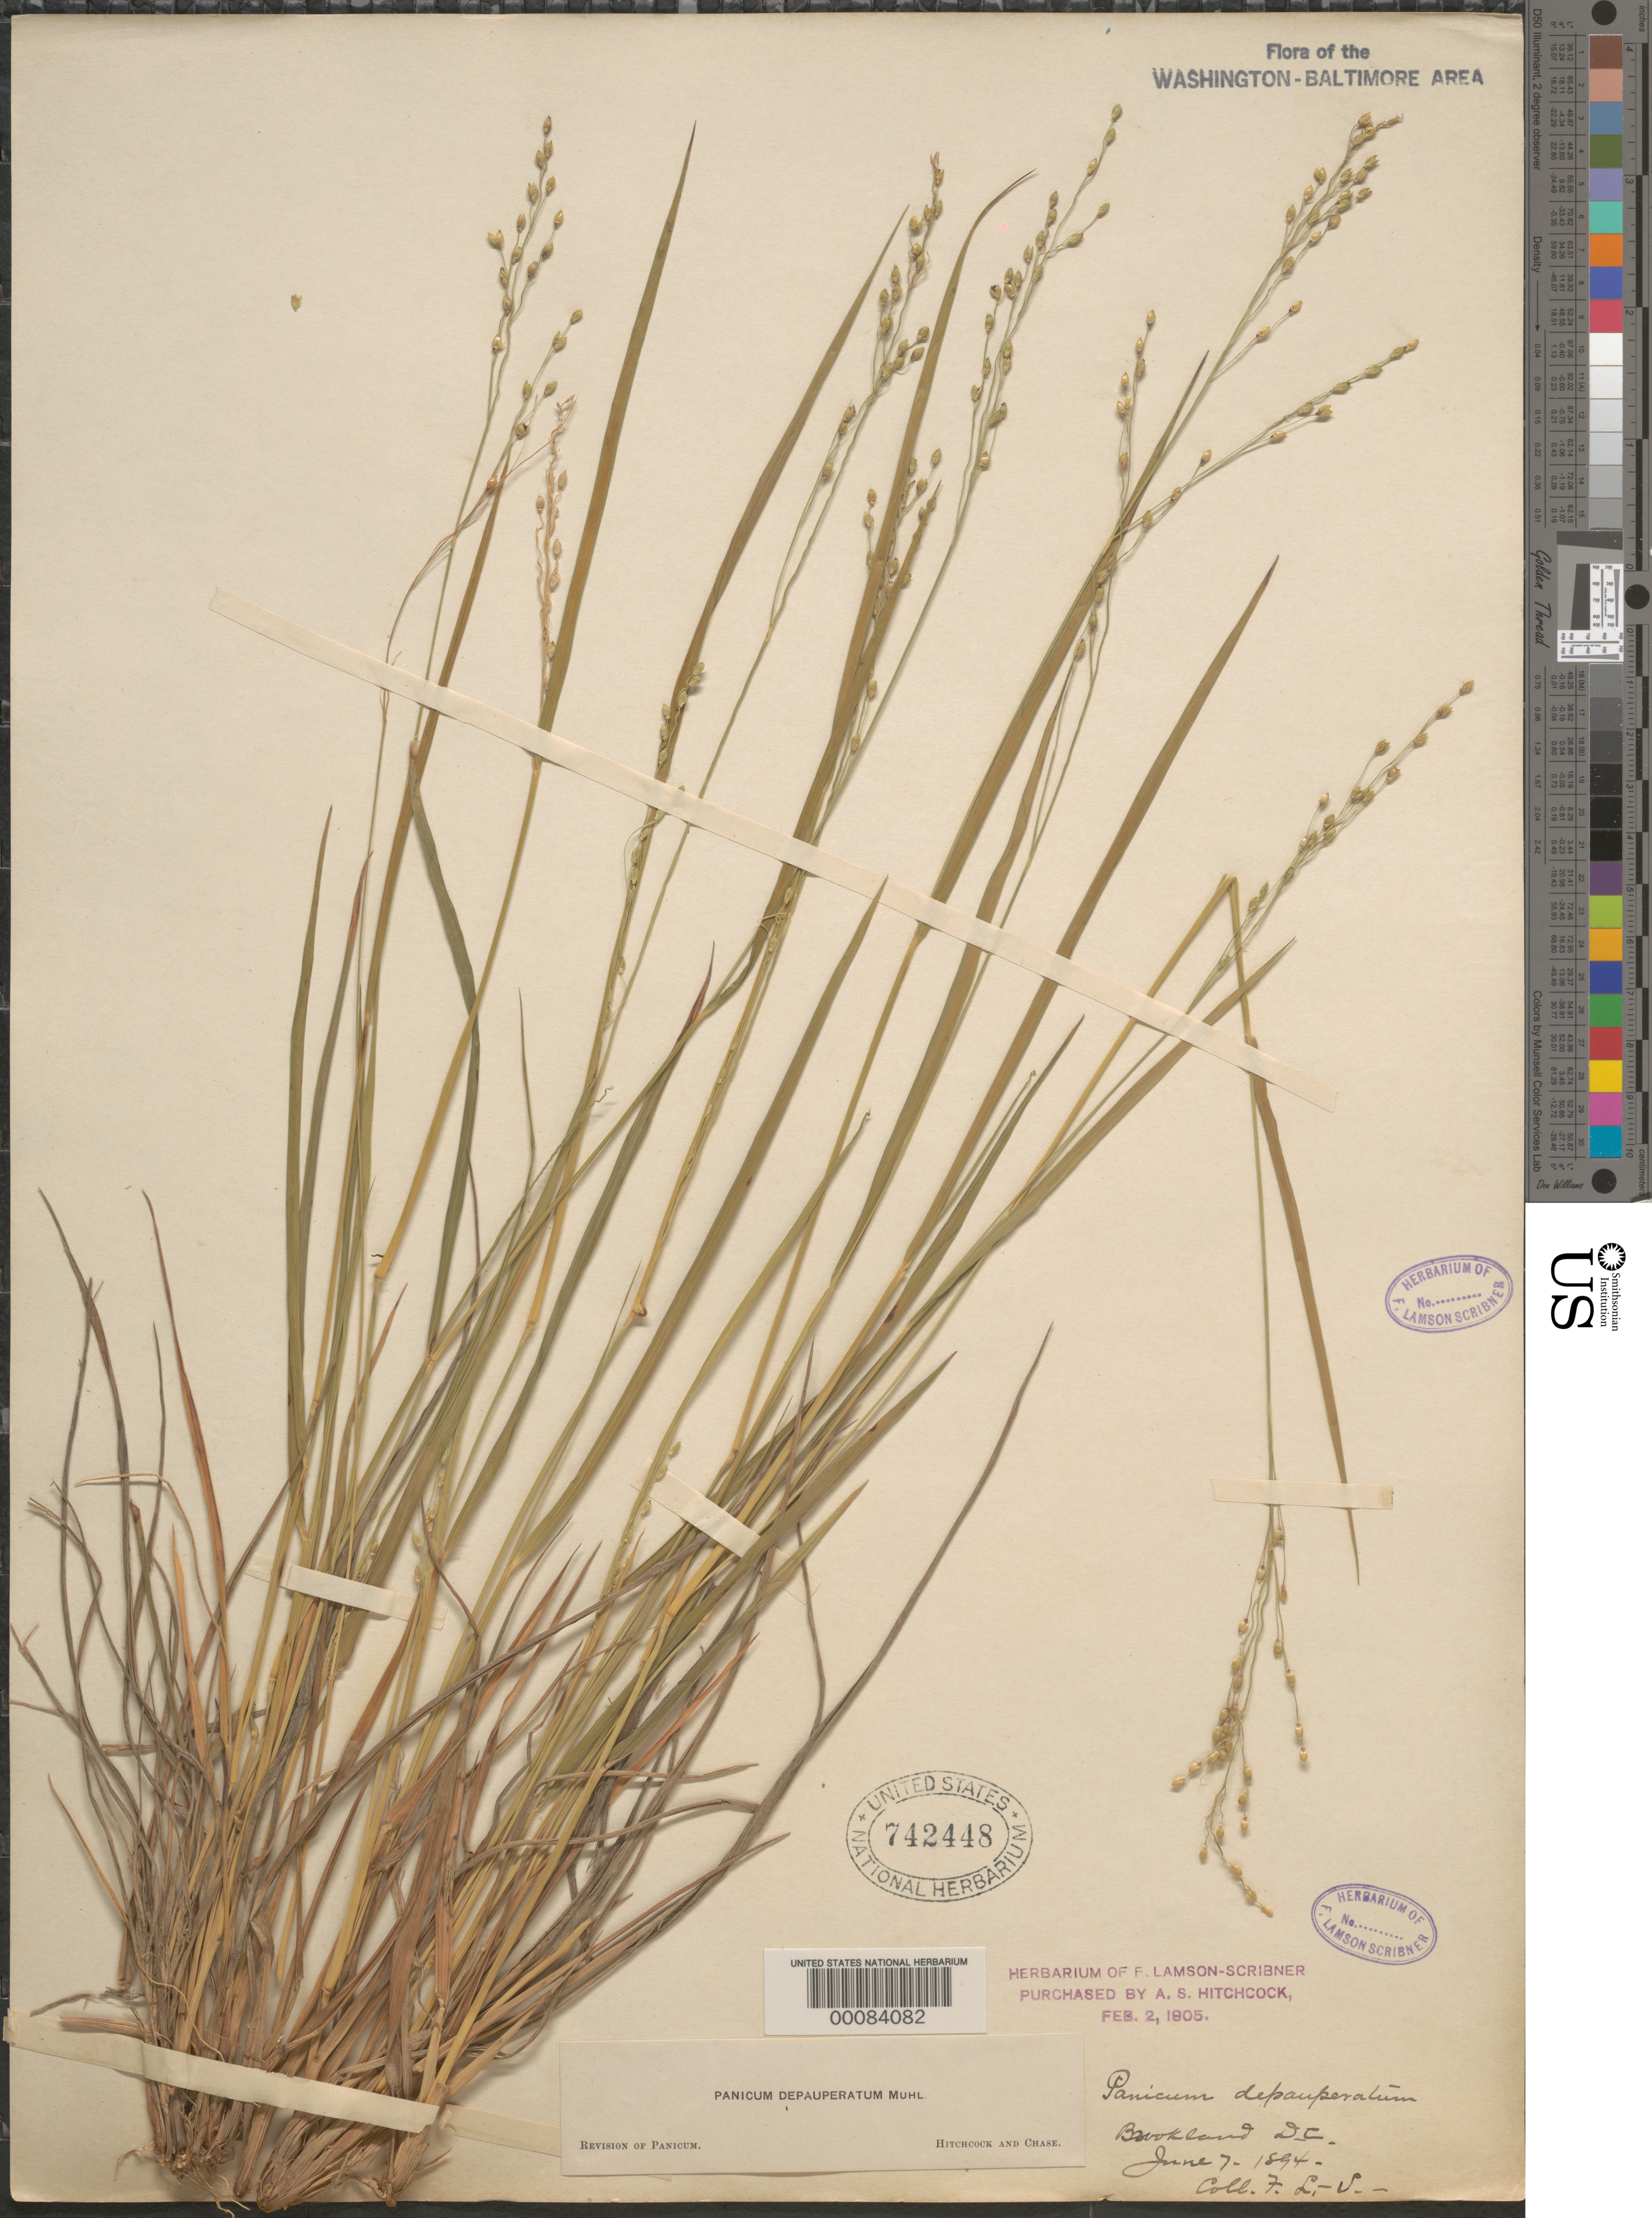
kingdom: Plantae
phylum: Tracheophyta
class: Liliopsida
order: Poales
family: Poaceae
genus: Dichanthelium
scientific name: Dichanthelium depauperatum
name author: (Muhl.) Gould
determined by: Hitchcock, A. S.; Chase, [M.] A.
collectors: F. L. Scribner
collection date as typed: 07 Jun 1894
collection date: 1894-06-07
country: United States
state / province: District of Columbia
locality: Brookland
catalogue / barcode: US 742448